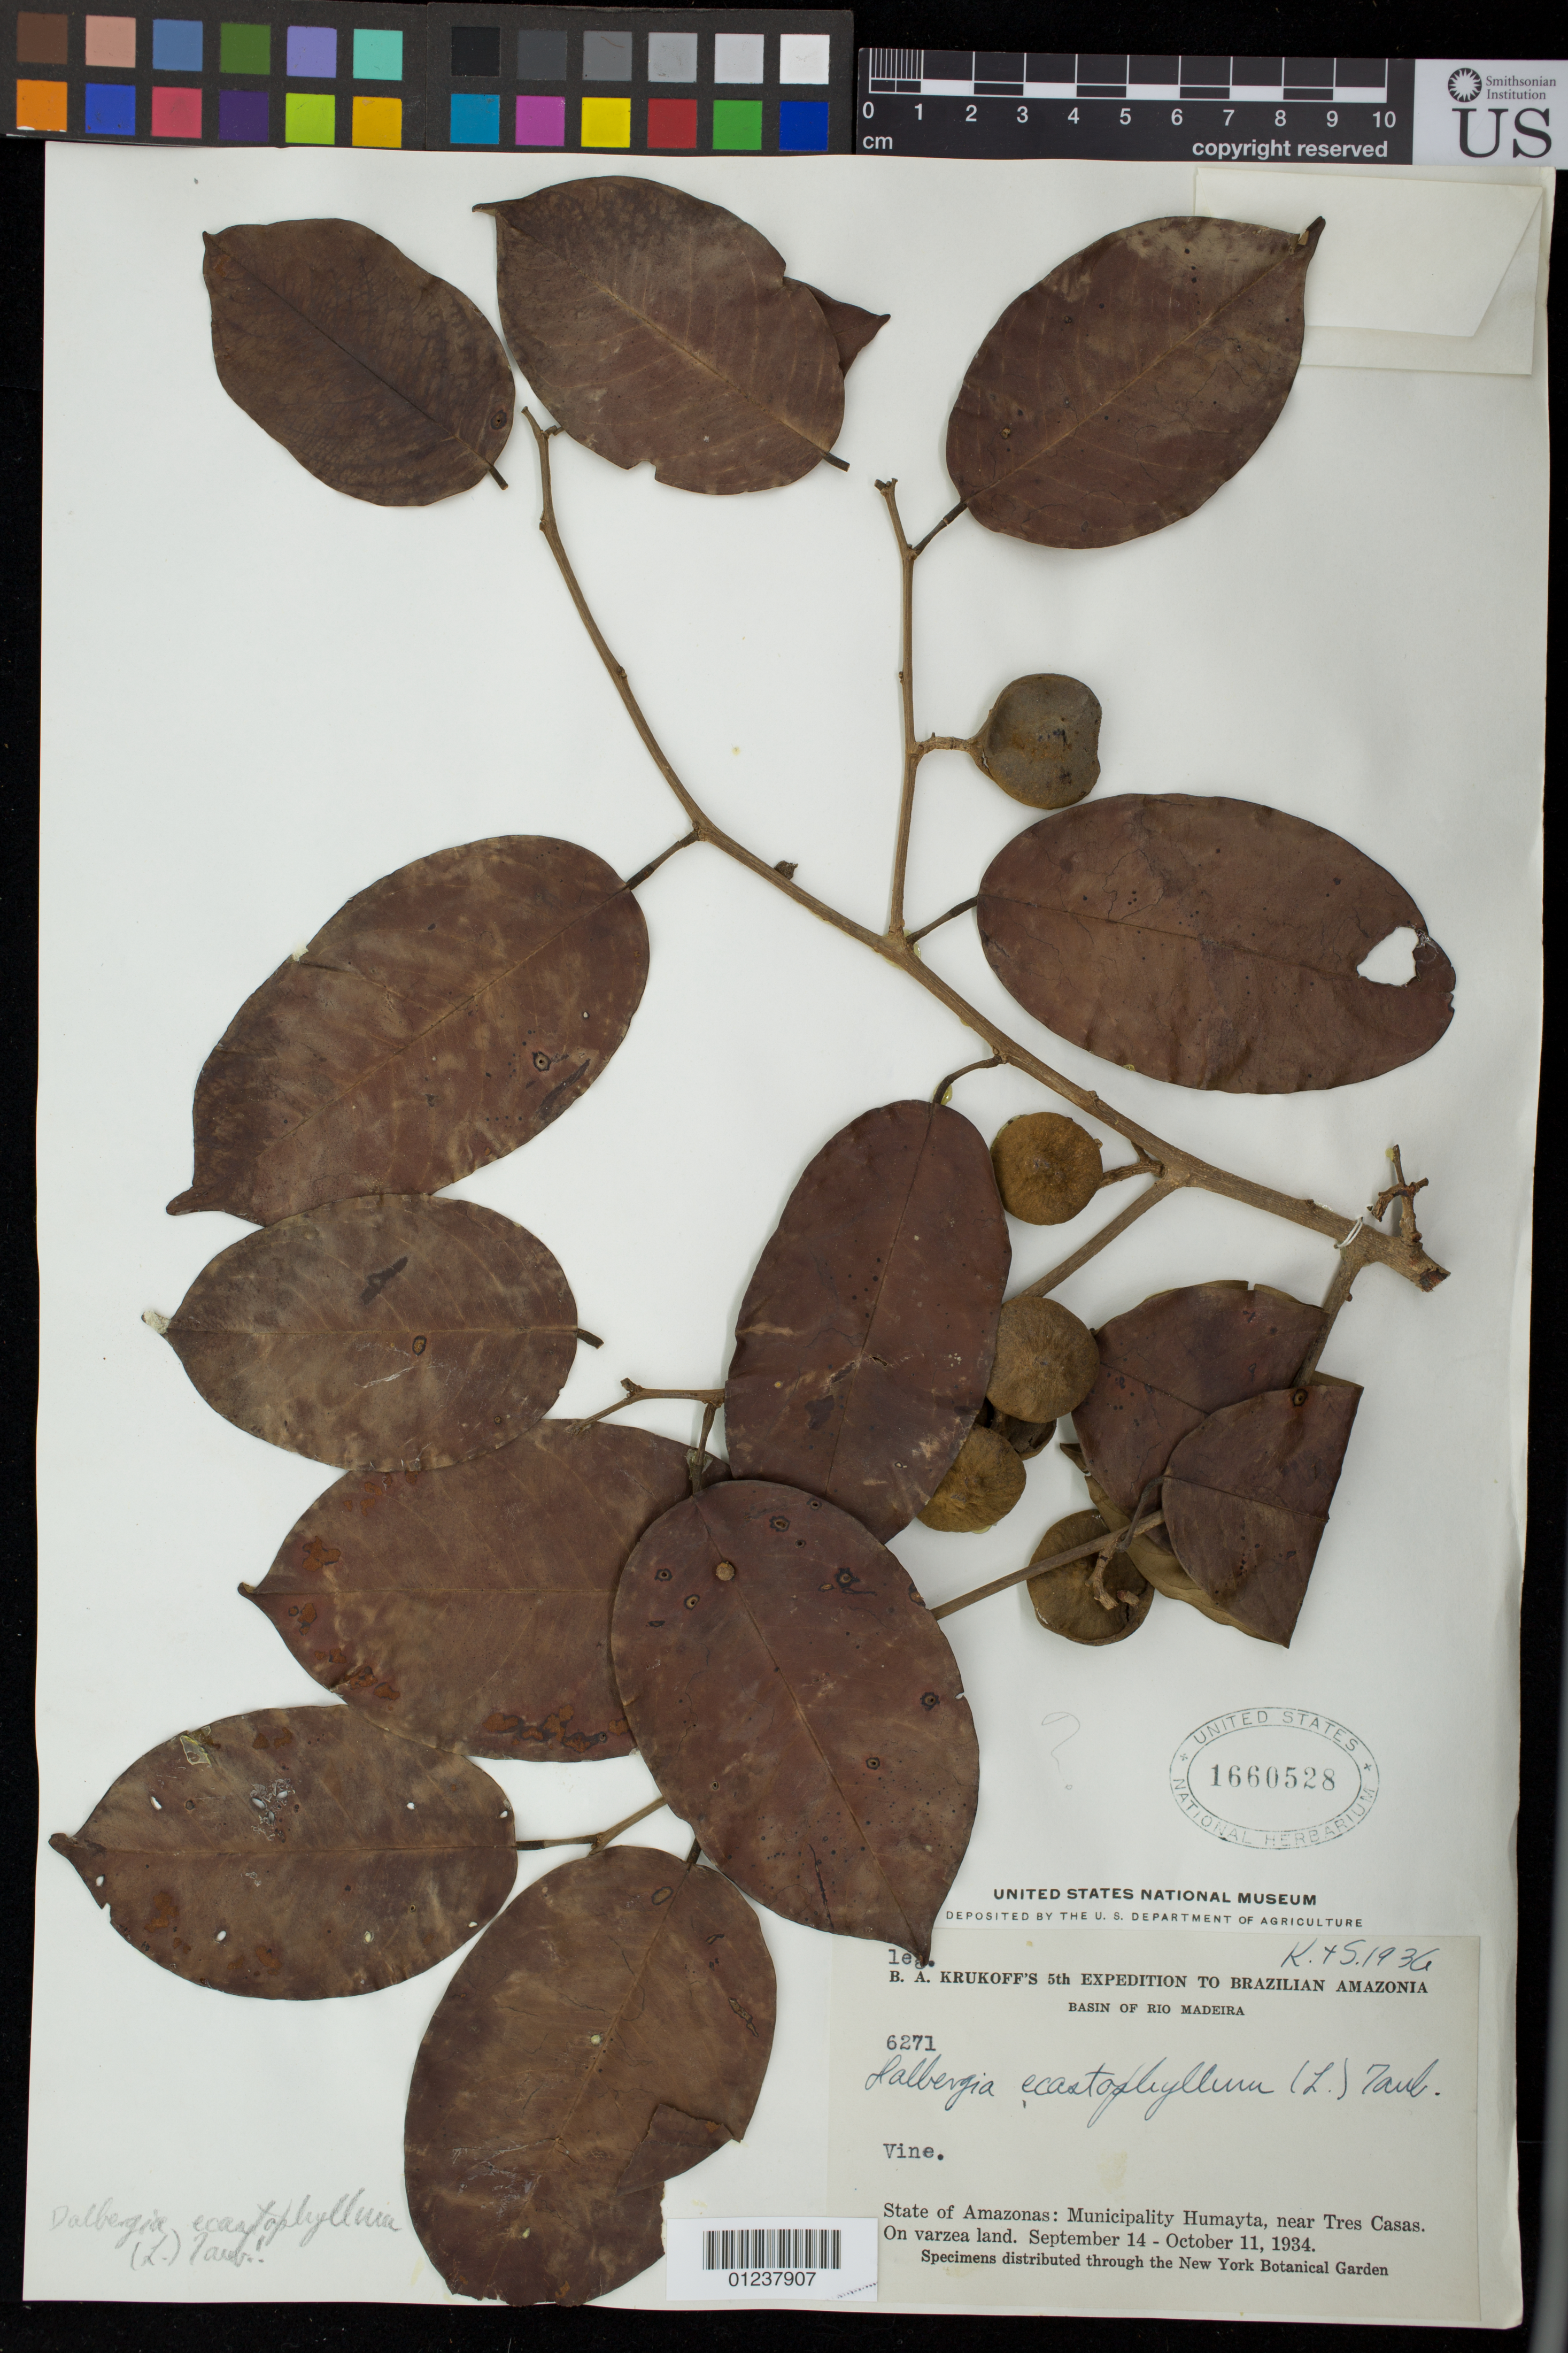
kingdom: Plantae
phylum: Tracheophyta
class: Magnoliopsida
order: Fabales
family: Fabaceae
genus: Dalbergia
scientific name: Dalbergia ecastaphyllum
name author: (L.) Taub.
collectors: B. A. Krukoff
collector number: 6271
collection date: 1934-09-14/1934-10-11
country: Brazil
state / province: Amazônas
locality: Municipality Humayta, near Tres Casas.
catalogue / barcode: US 1660528